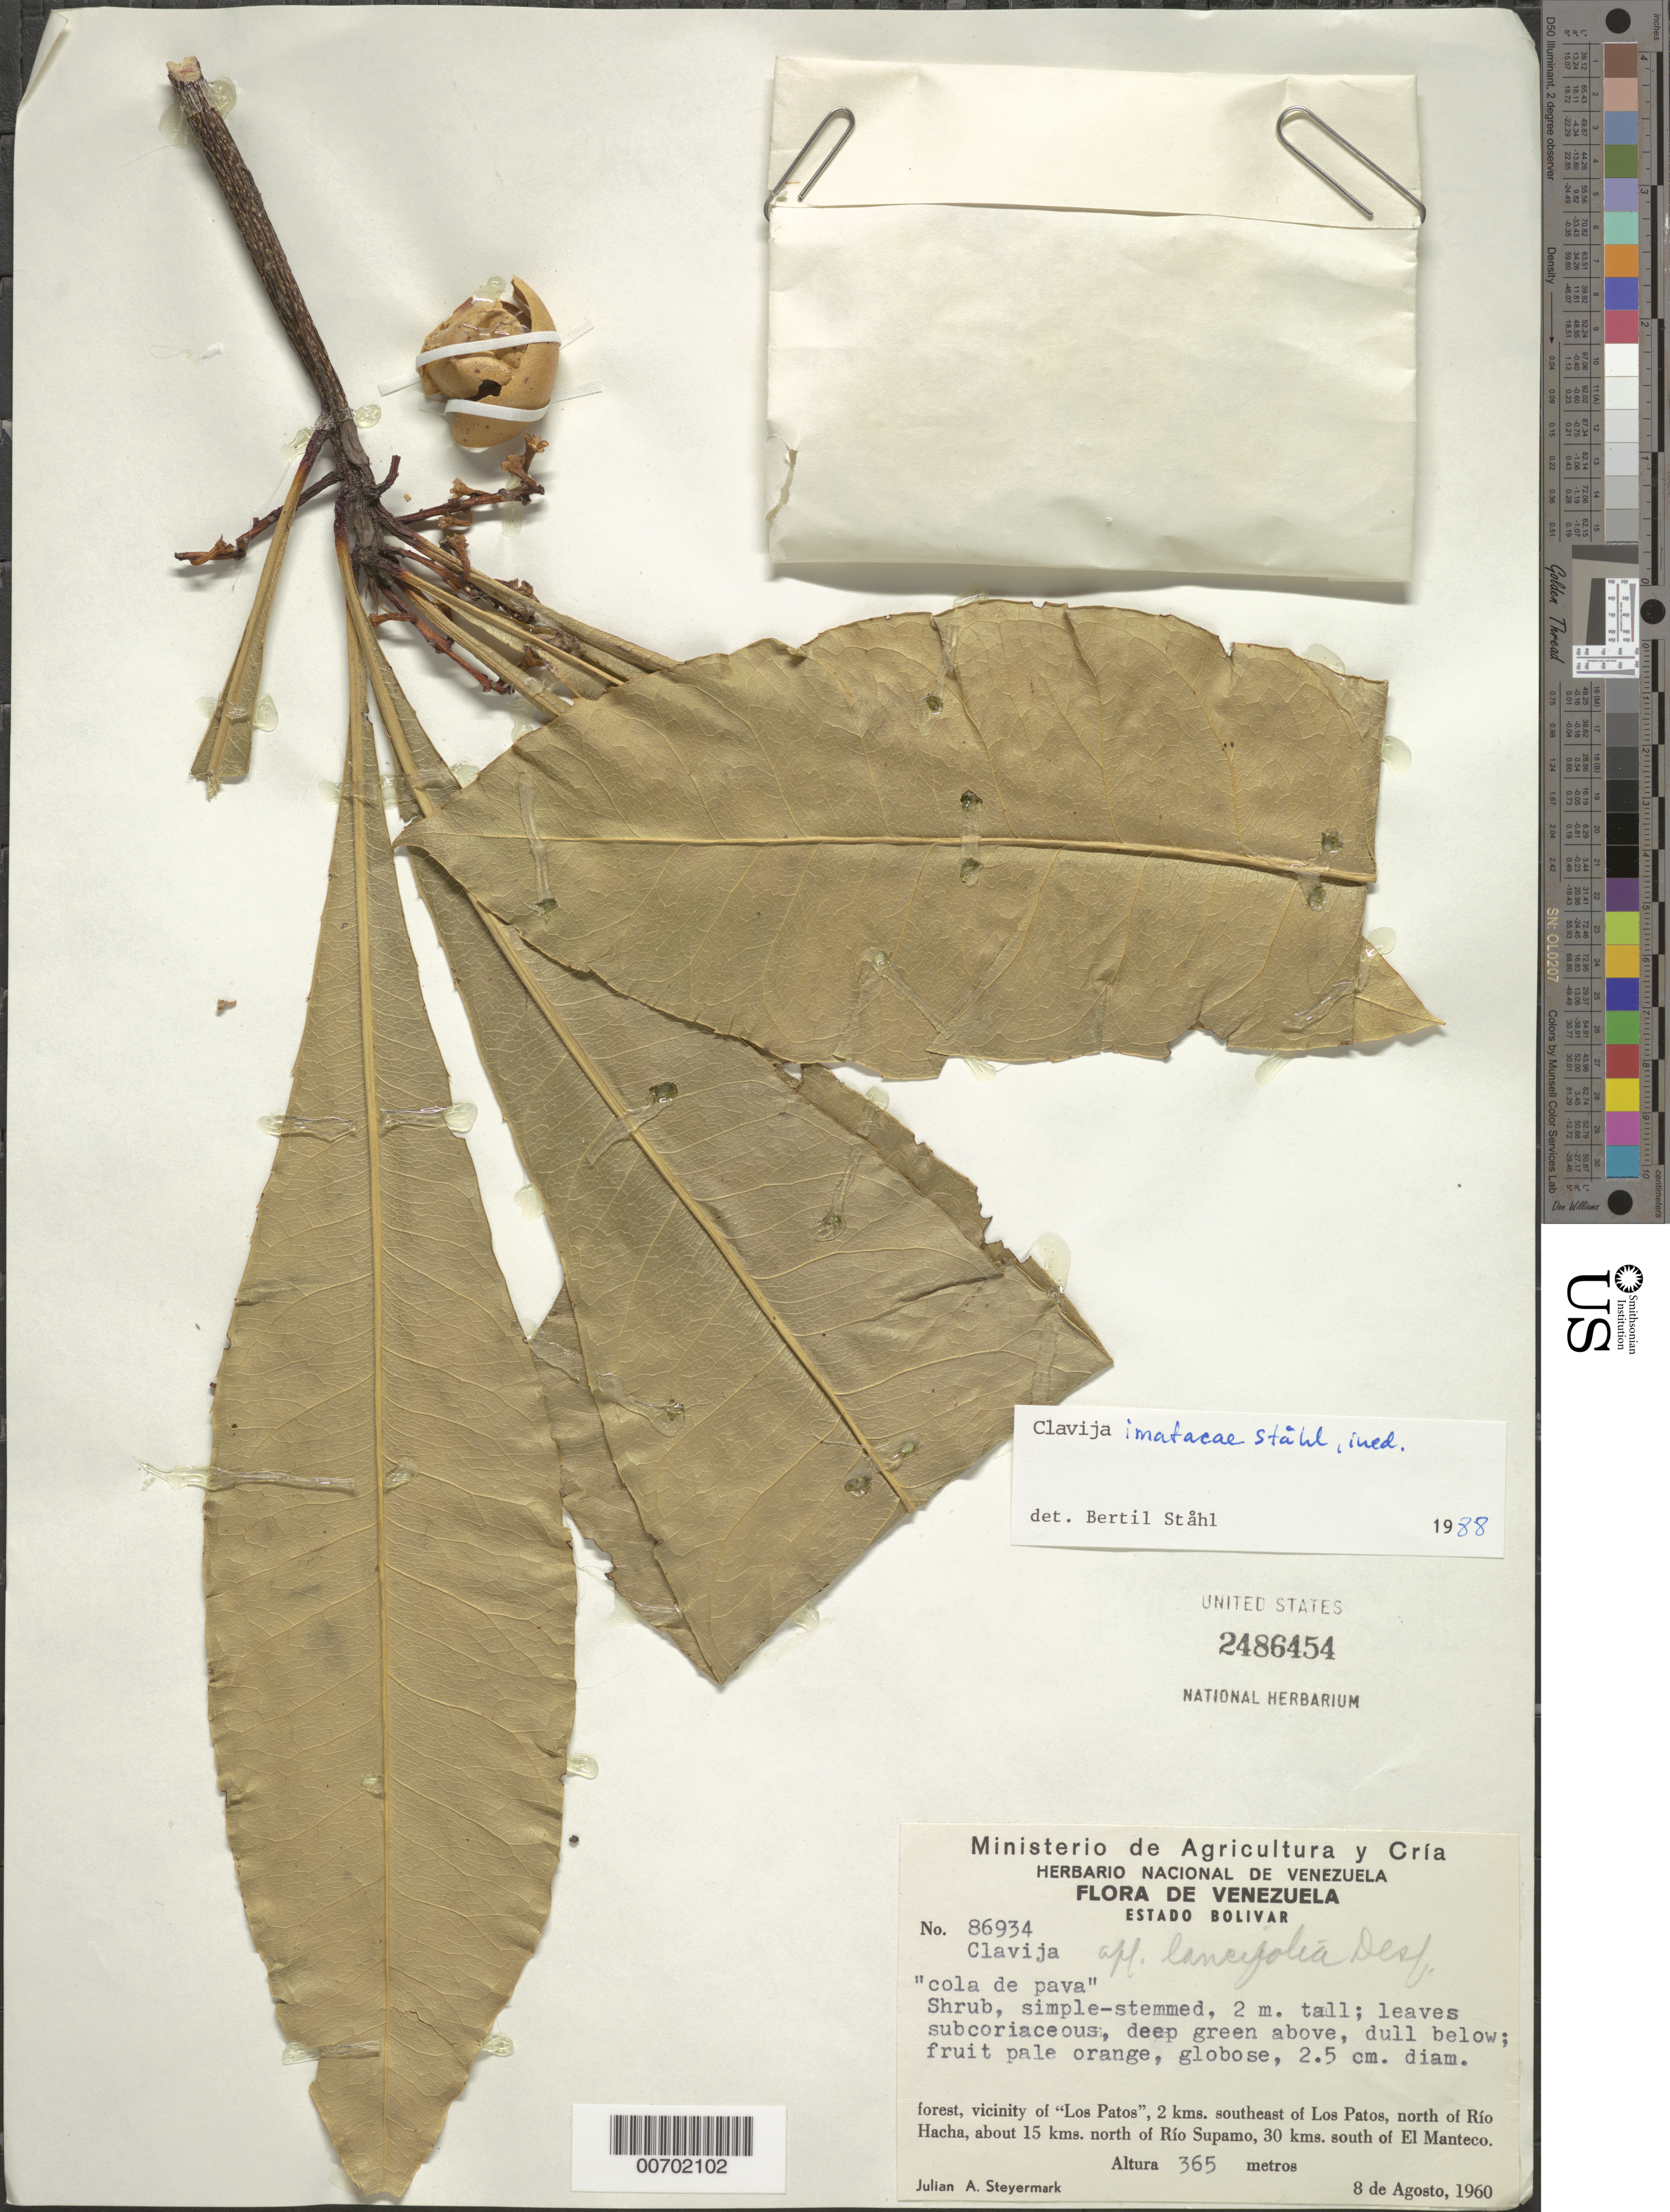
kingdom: Plantae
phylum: Tracheophyta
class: Magnoliopsida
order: Ericales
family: Primulaceae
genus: Clavija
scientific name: Clavija imatacae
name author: B. Ståhl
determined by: Ståhl, B.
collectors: J. Steyermark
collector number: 86934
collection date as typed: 8-Aug-60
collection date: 1960-08-08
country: Venezuela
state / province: Bolívar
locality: Los Patos, 2 km SE of, N of Río Hacha, 15 km N of Río Supamo, 30 km south of El Manteco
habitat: Forest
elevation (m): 365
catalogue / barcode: US 2486454